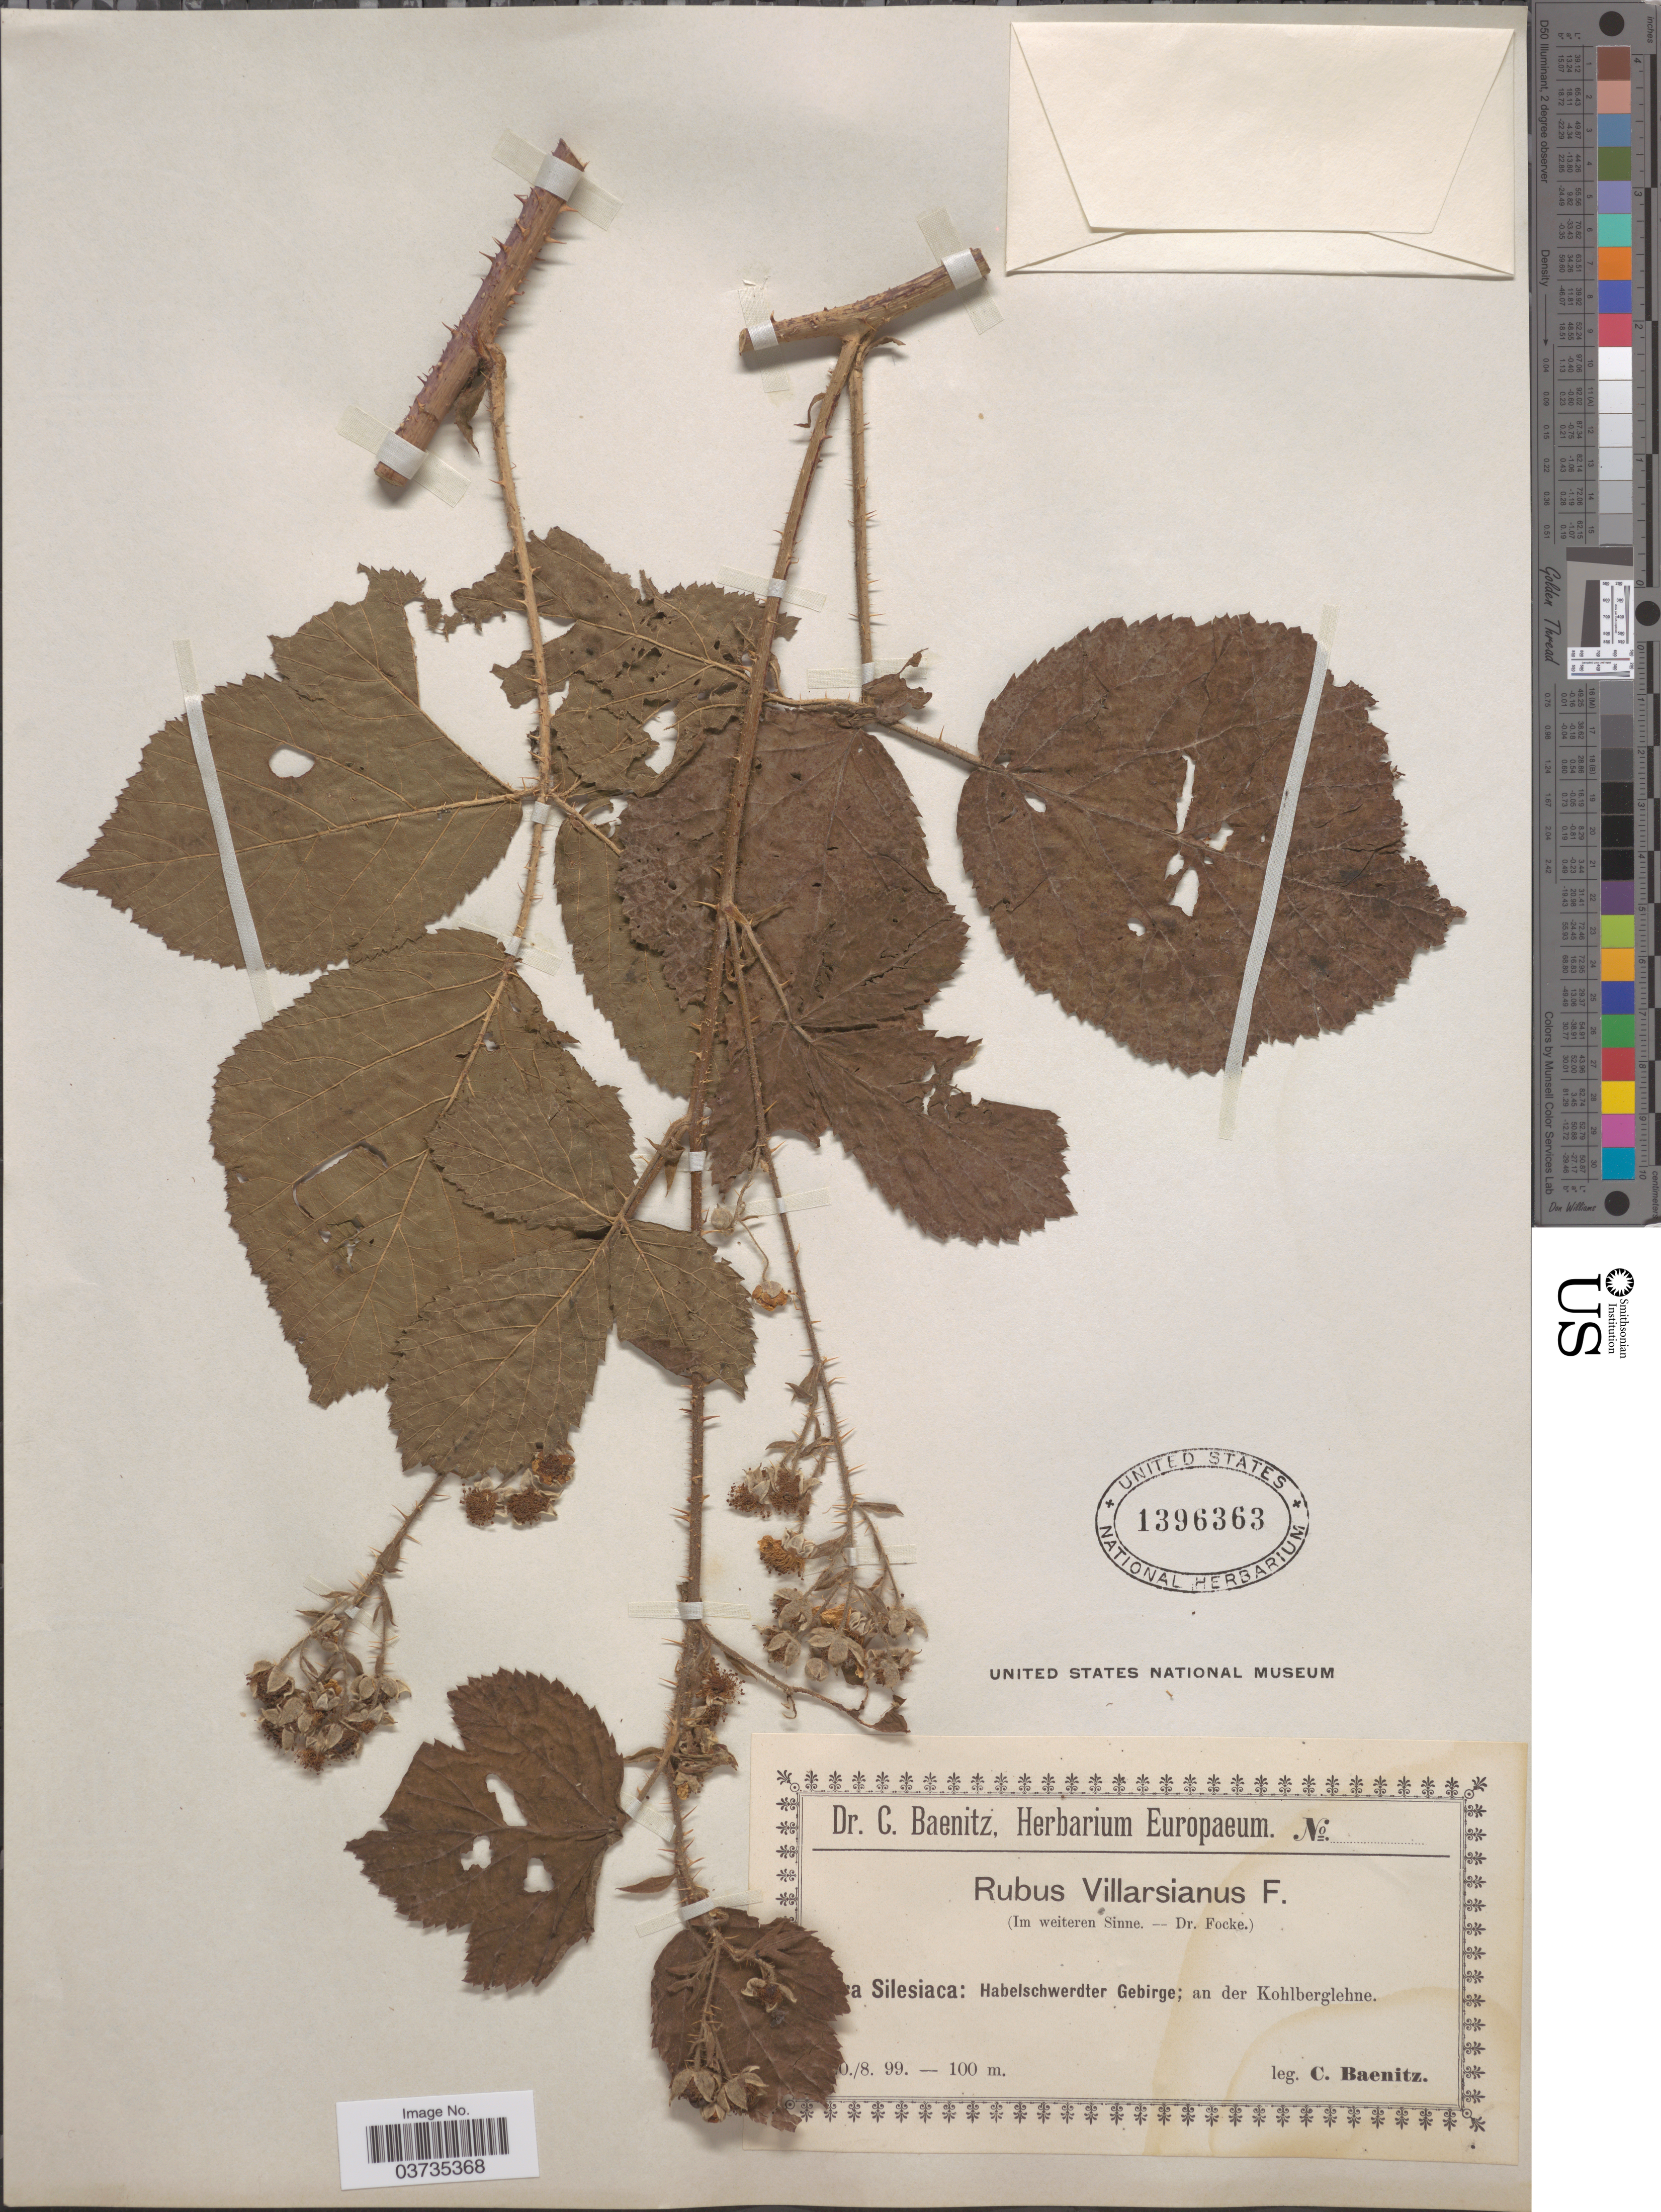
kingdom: Plantae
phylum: Tracheophyta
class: Magnoliopsida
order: Rosales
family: Rosaceae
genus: Rubus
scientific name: Rubus villarsianus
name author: Focke ex Gremli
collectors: C. G. Baenitz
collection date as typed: Transcribed d/m/y: 10/8/99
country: Poland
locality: Silesiaca: Habelschwerdter Gebirge; an der Kohlberglehne.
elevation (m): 100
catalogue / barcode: US 1396363